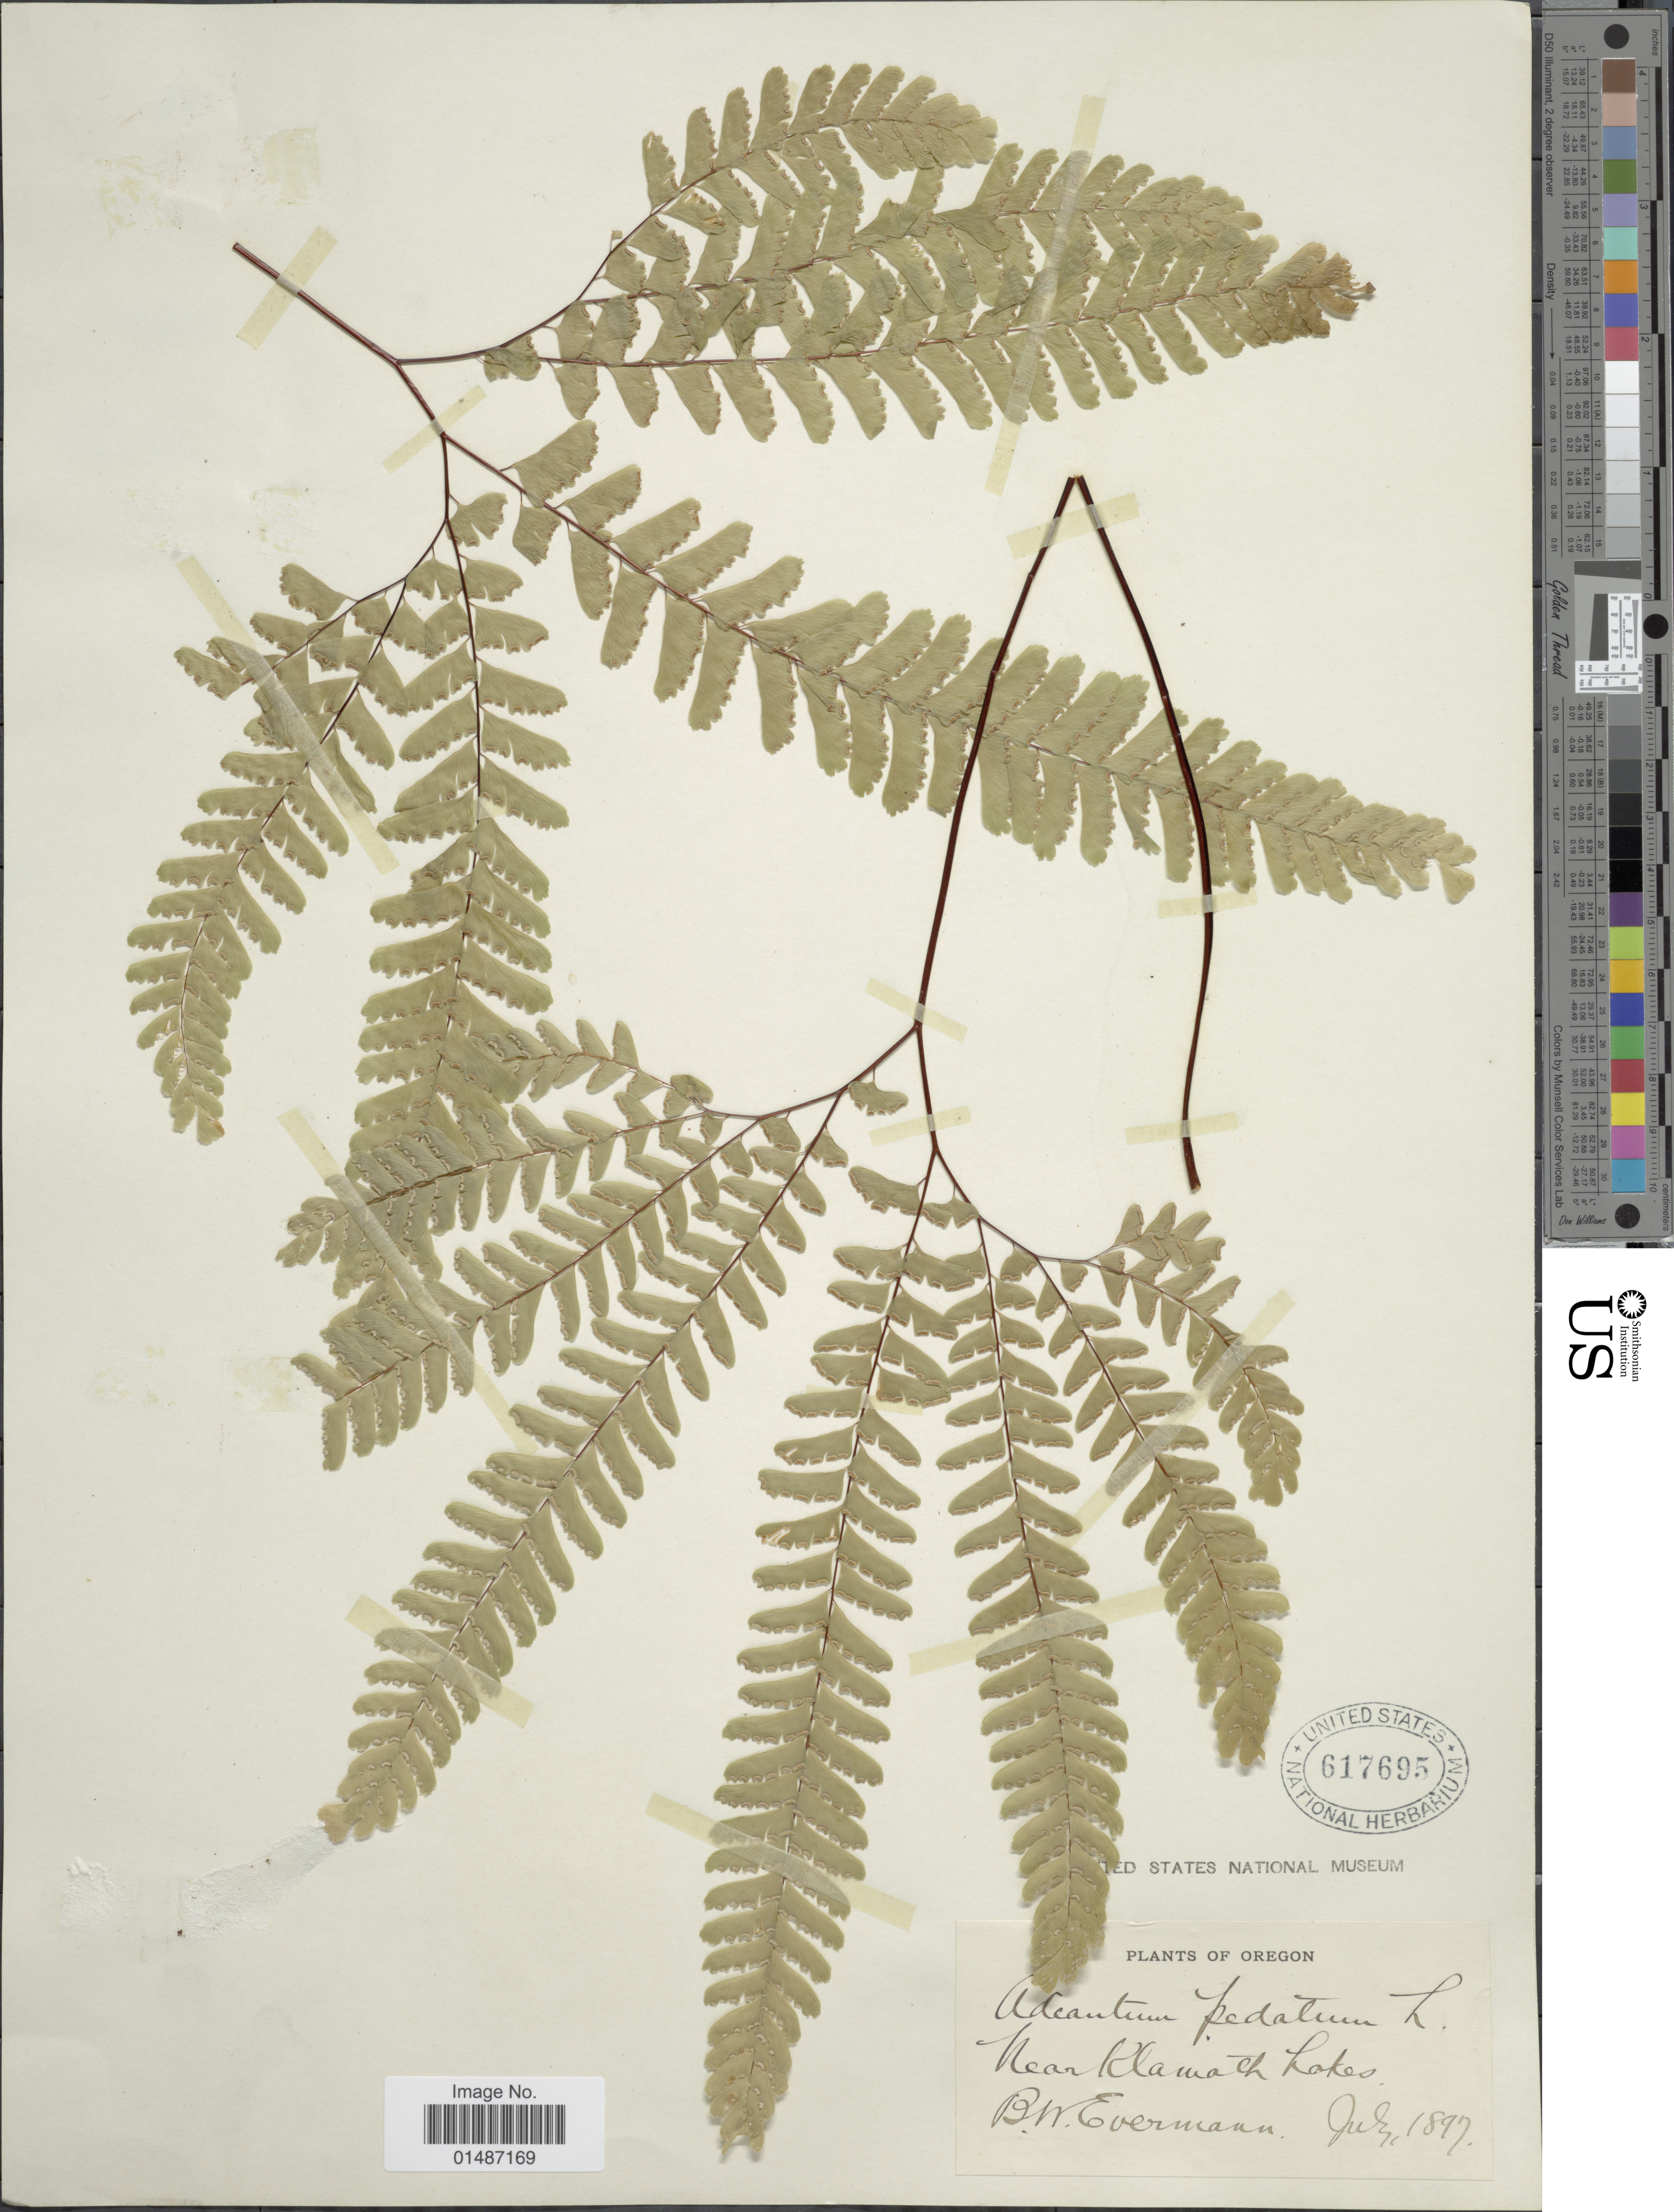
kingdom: Plantae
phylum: Tracheophyta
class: Polypodiopsida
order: Polypodiales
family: Pteridaceae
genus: Adiantum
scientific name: Adiantum pedatum subsp. aleuticum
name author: (Rupr.) Calder & Roy L. Taylor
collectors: B. W. Evermann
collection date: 1897-07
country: United States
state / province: Oregon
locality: Near Klamath Lakes.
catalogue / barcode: US 617695